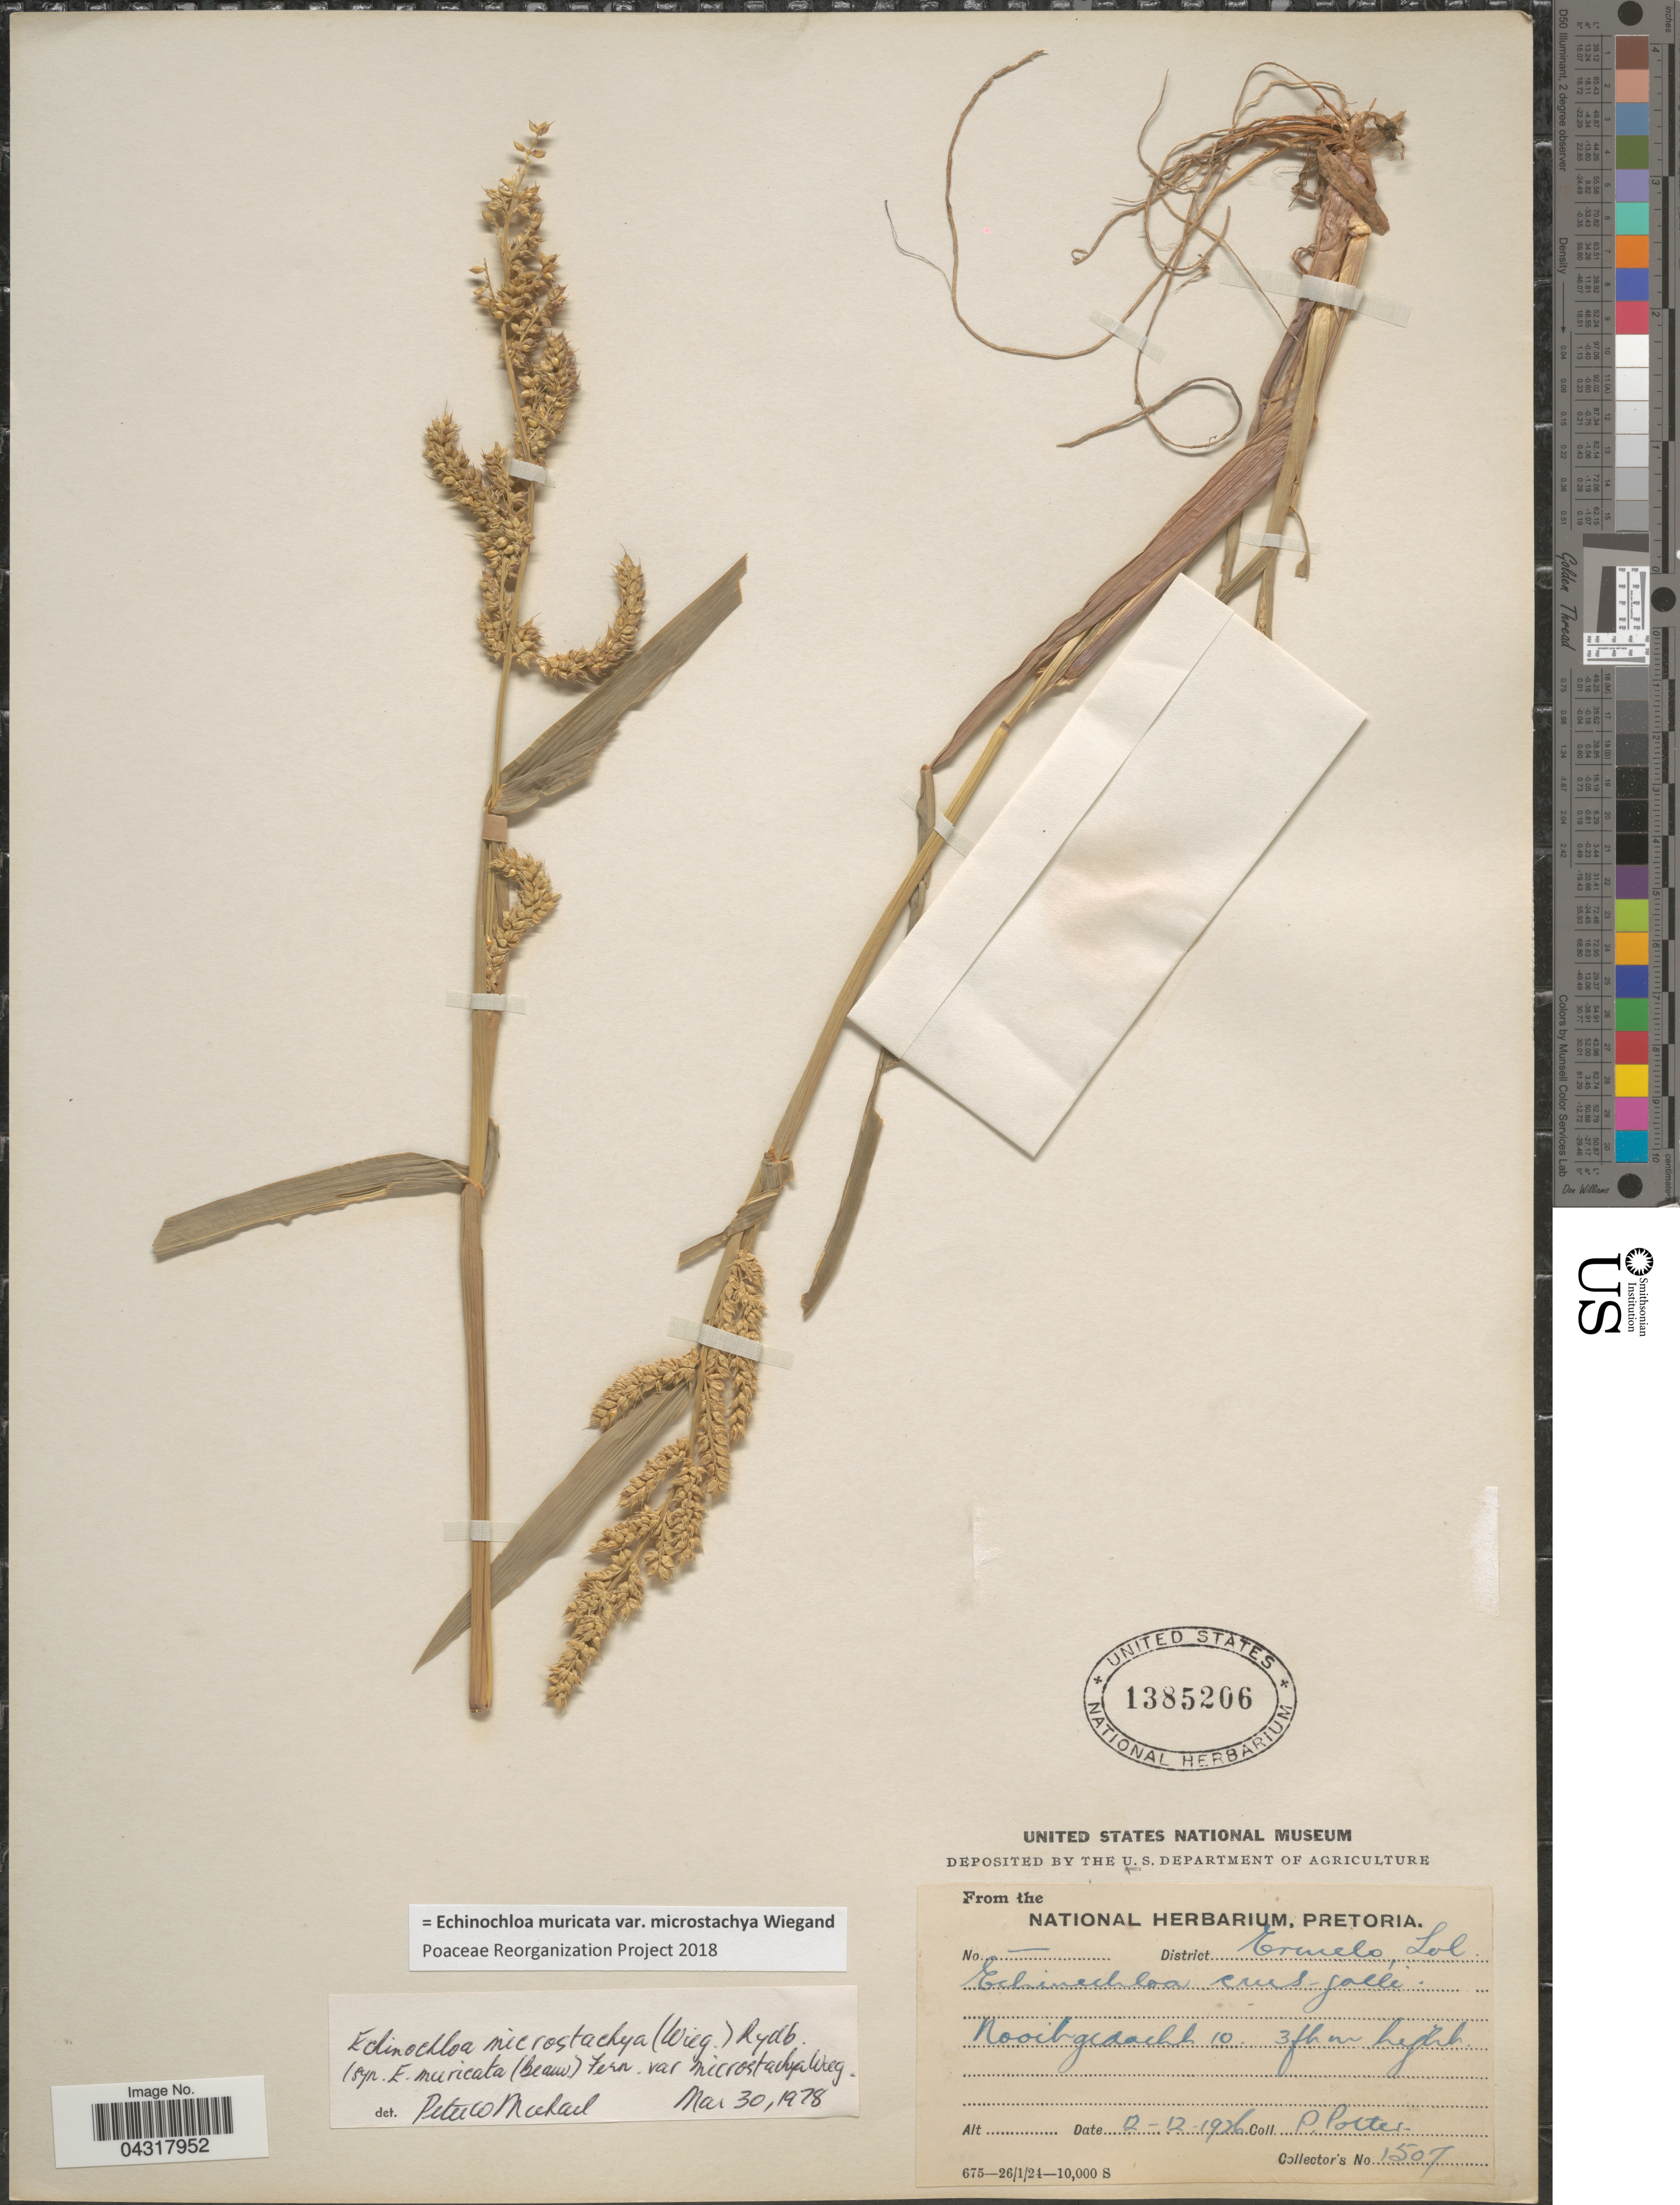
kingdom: Plantae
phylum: Tracheophyta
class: Liliopsida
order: Poales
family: Poaceae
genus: Echinochloa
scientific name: Echinochloa muricata var. microstachya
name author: Wiegand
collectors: P. Porter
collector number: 1507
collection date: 1926-12-12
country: South Africa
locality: Ermelo, Lol. Nooitgedacht 10.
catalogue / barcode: US 1385206